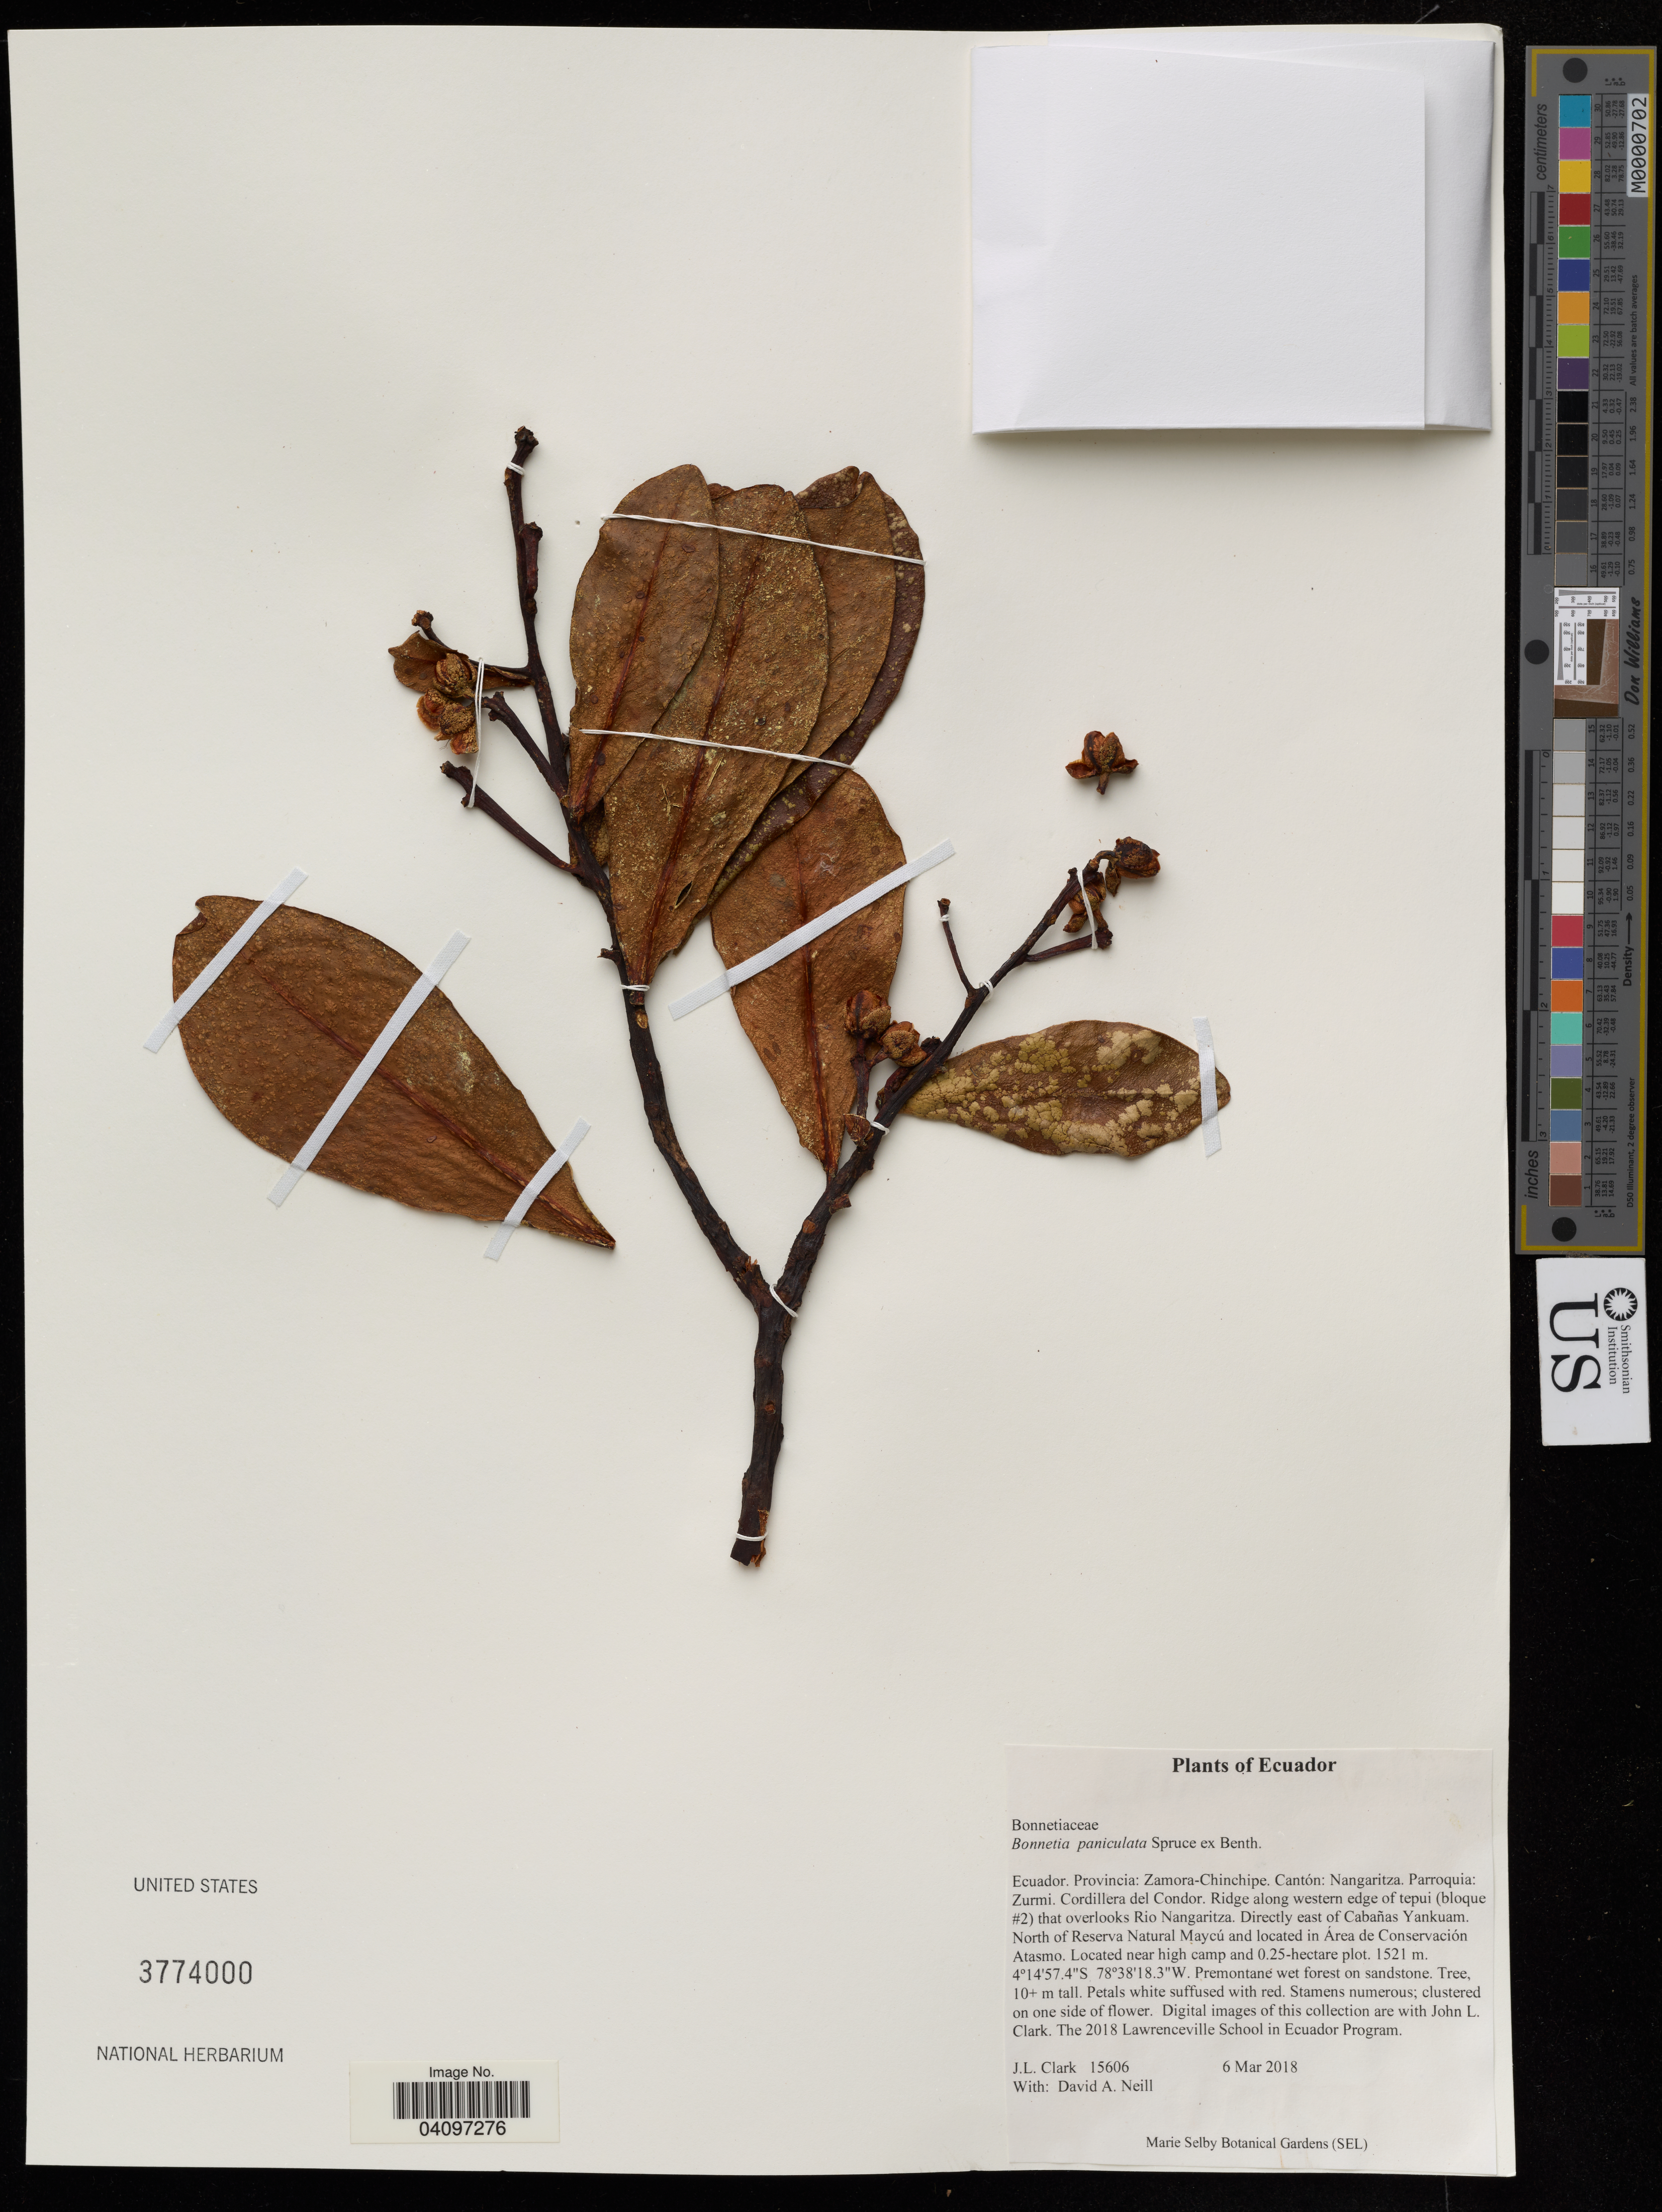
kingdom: Plantae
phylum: Tracheophyta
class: Magnoliopsida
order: Malpighiales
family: Bonnetiaceae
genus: Bonnetia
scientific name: Bonnetia panuculata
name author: Spruce & Benth.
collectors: J. Clark & D. A. Neill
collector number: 15606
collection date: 2018-03-06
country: Ecuador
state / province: Zamora-Chinchipe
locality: Cantón: Nangaritza. Parroquia: Zurmi. Cordillera del Condor. Ridge along western edge of tepui (bloque #2) that overlooks Rio Nangaritza. Directly east of Cabañas Yankuam. North of Reserva Natural Maycú and located in Área de Conservación Atasmo. Located near high camp and 0.25-hectare plot.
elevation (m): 1521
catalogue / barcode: US 3774000